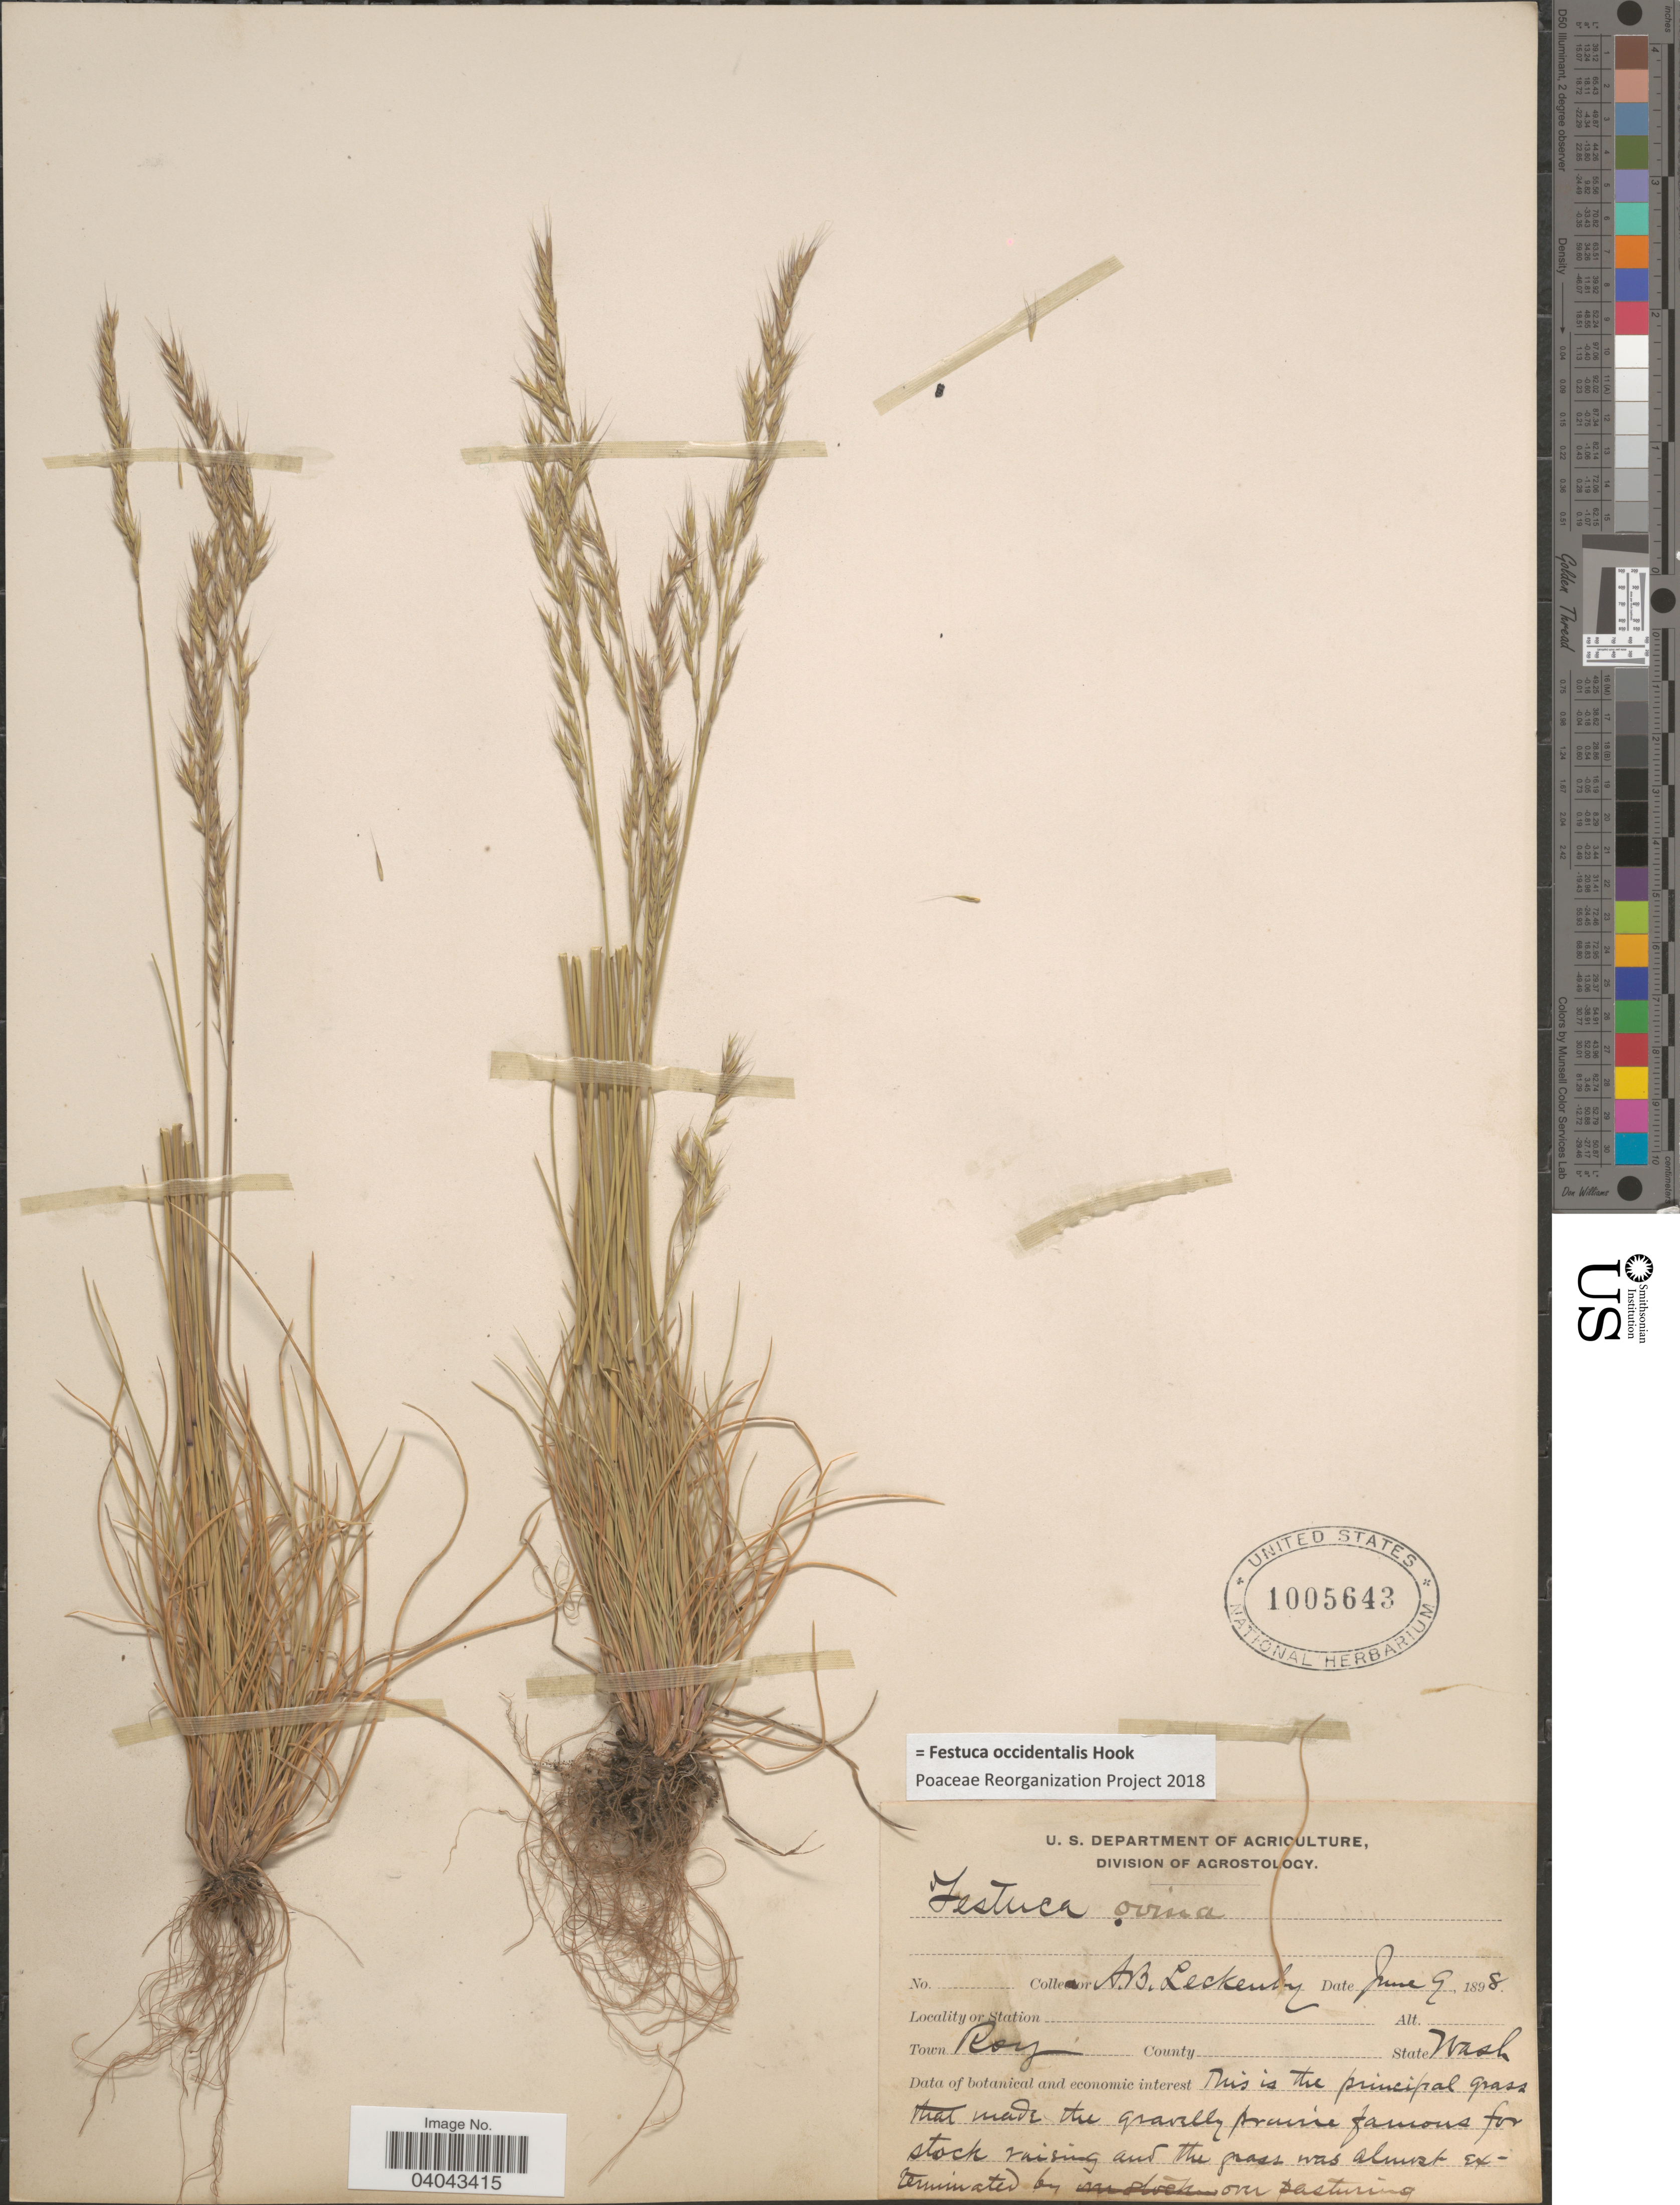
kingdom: Plantae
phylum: Tracheophyta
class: Liliopsida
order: Poales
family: Poaceae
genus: Festuca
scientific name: Festuca occidentalis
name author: Hook.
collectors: A. Leckenby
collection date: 1898-06-09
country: United States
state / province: Washington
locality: Town Roy.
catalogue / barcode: US 1005643